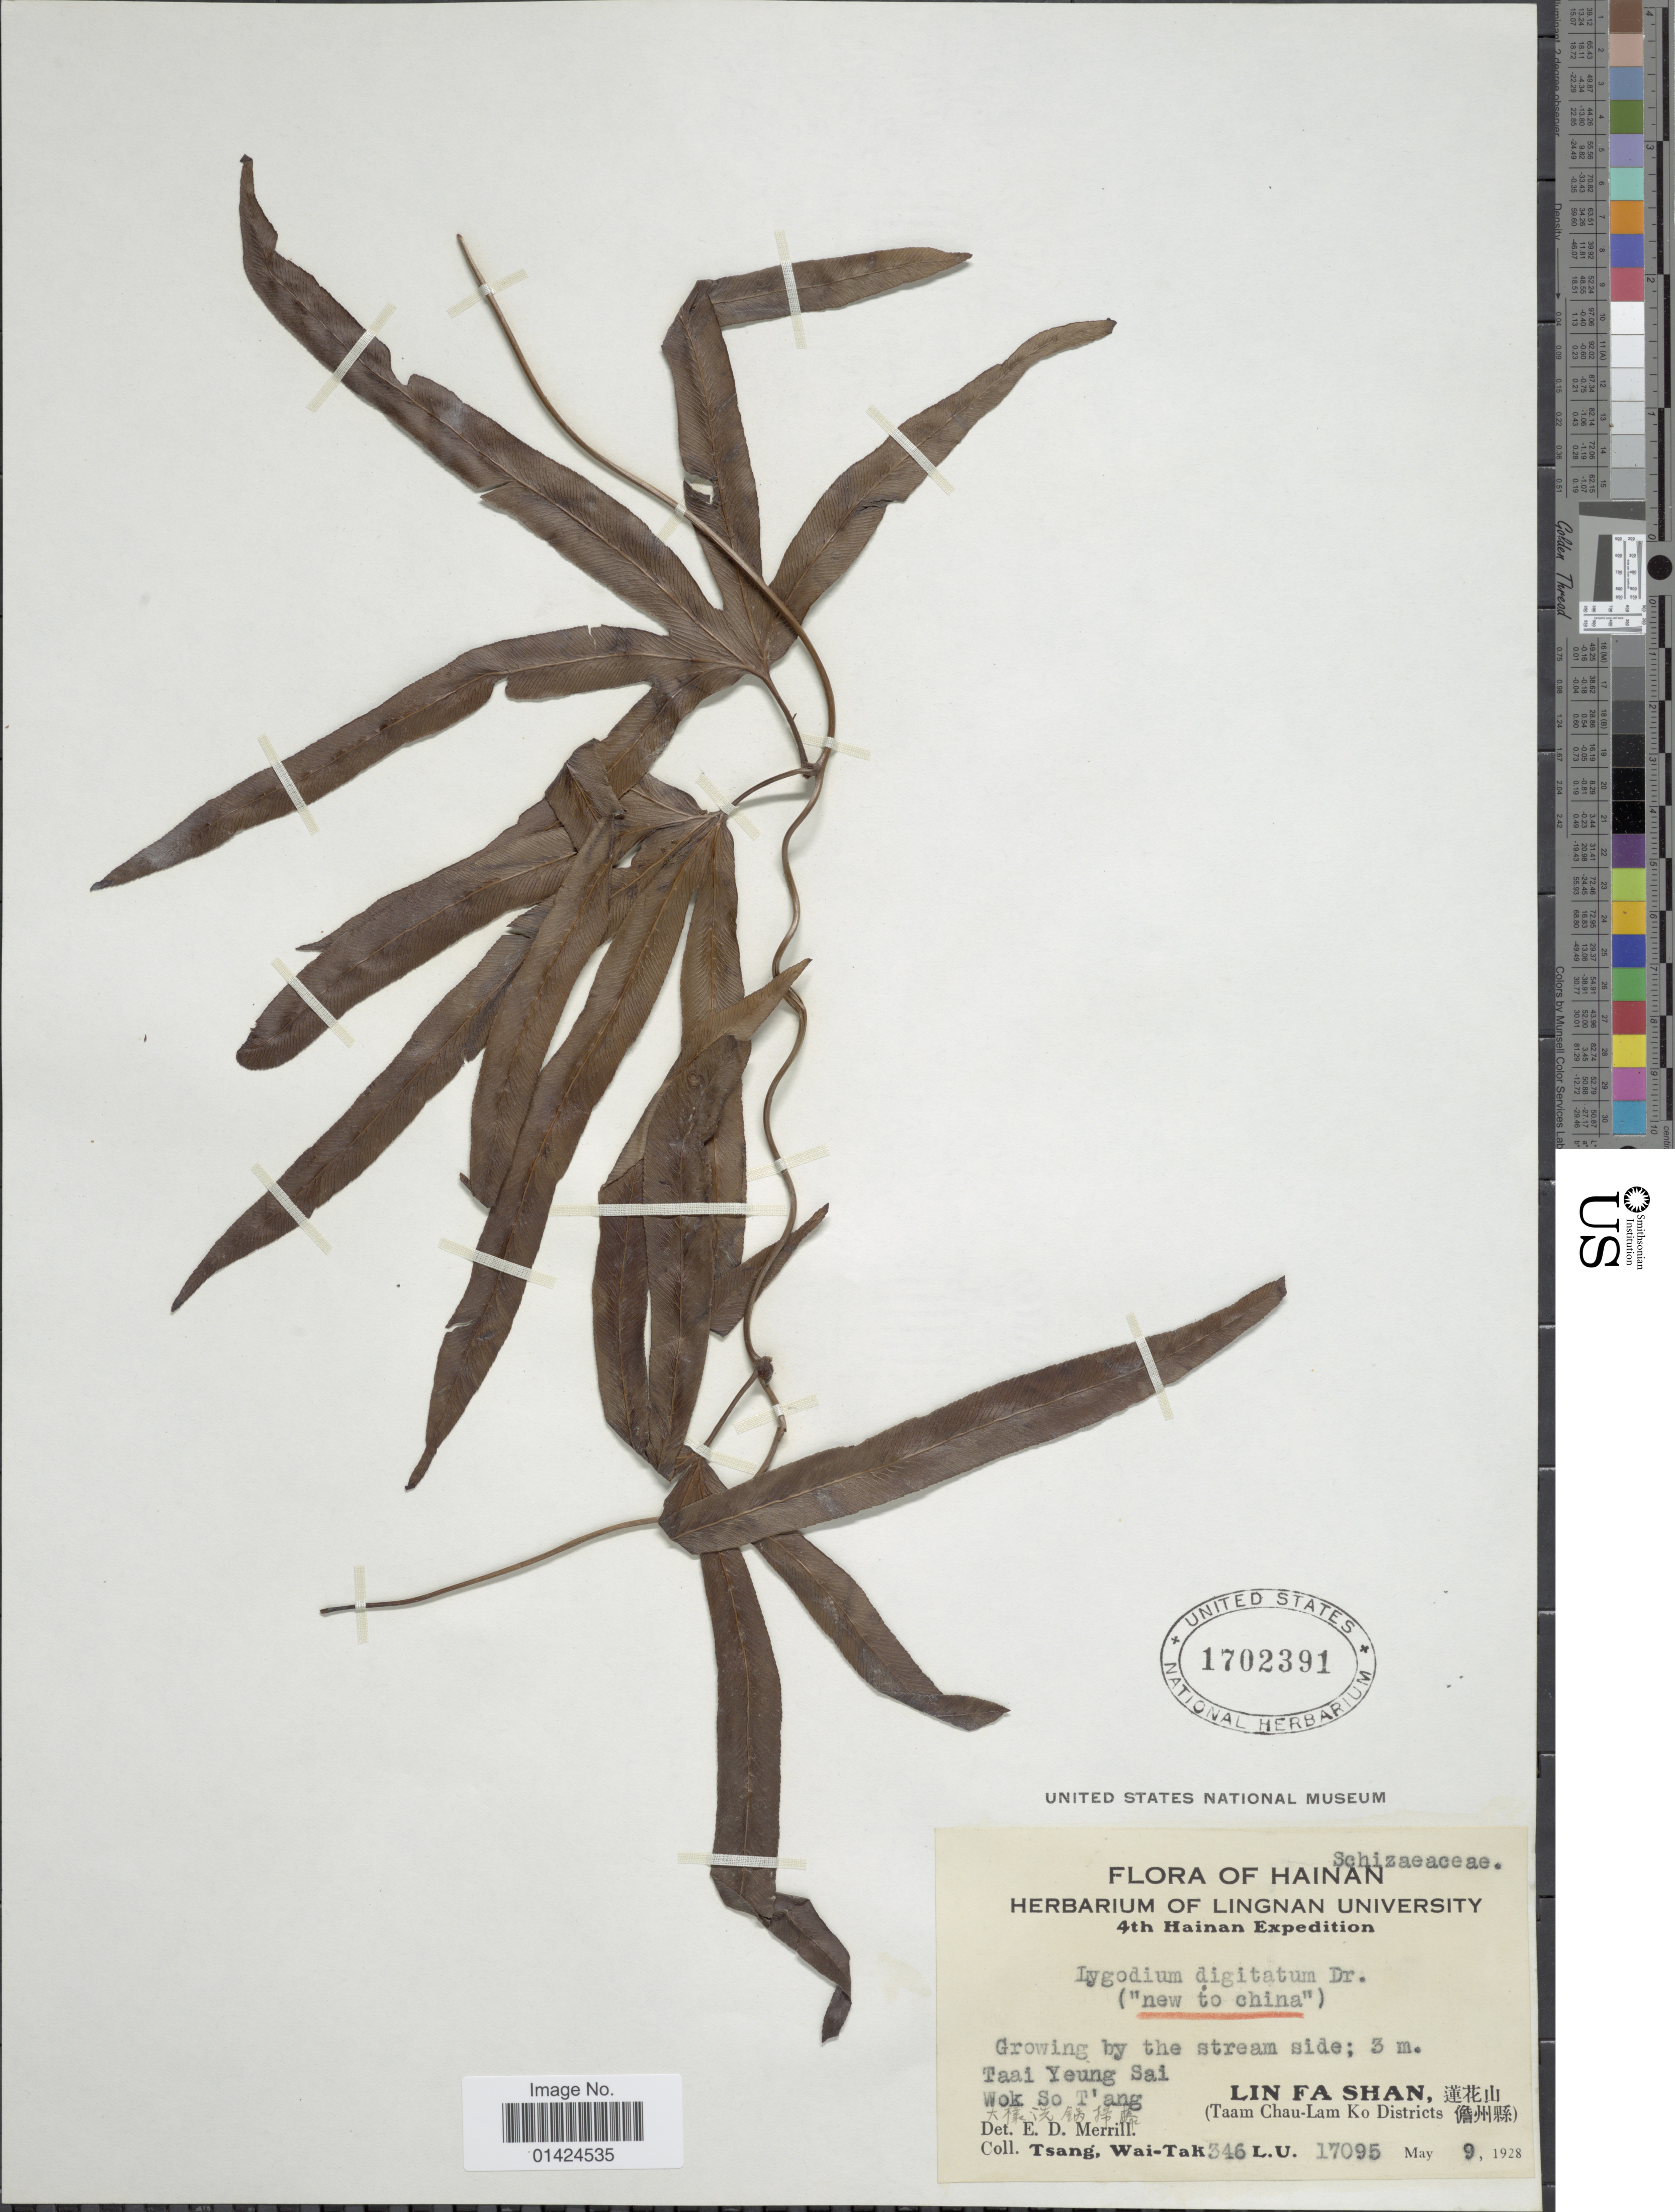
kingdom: Plantae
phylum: Tracheophyta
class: Polypodiopsida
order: Schizaeales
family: Lygodiaceae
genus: Lygodium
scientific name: Lygodium longifolium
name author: (Willd.) Sw.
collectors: W. T. Tsang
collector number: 346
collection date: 1928-05-09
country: China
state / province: Hainan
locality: Taai Yeung Sai Wok So T'ang. Lin Fa Shan, (Taam Chau-Lam Ko Districts).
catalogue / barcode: US 1702391